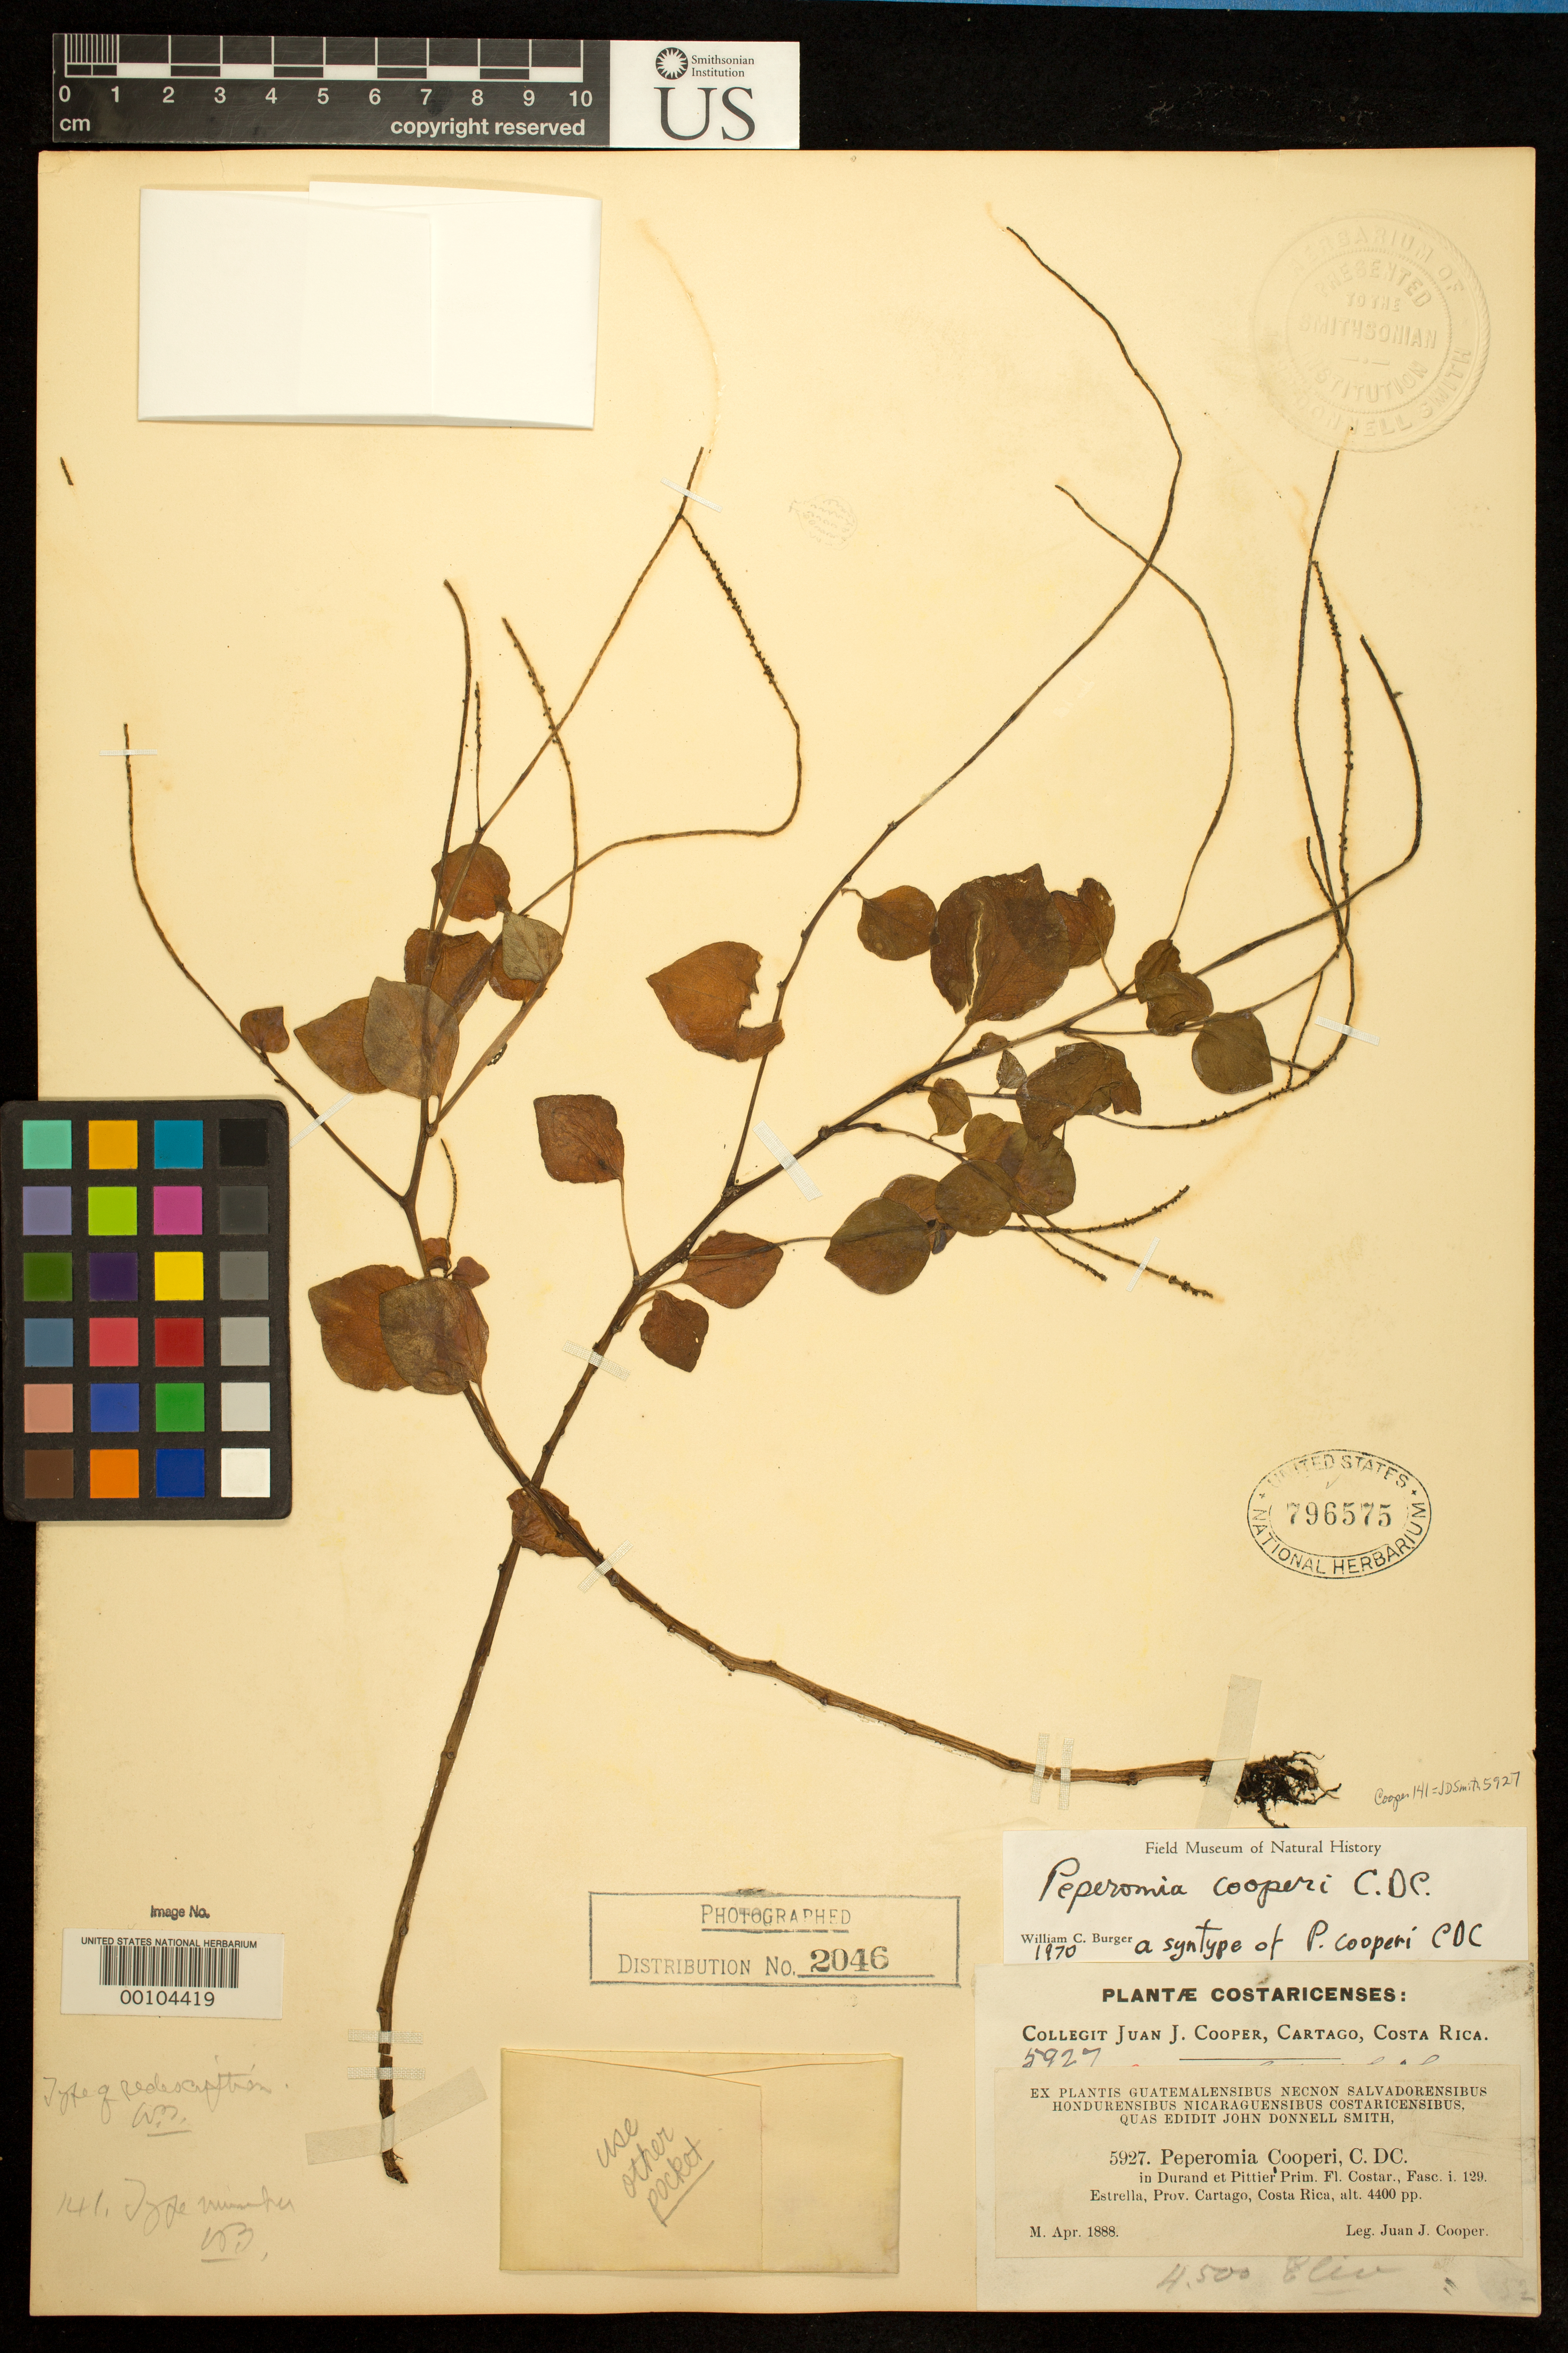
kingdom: Plantae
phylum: Tracheophyta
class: Magnoliopsida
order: Piperales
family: Piperaceae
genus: Peperomia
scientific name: Peperomia cooperi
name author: C. DC.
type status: Syntype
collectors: J. J. Cooper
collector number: Donnell Smith 5927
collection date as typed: Apr 1888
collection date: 1888-04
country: Costa Rica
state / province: Cartago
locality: Estrella; alt. 4400 ft.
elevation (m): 1341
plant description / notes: Specimen ex John Donnell Smith herbarium. Specimen bears original Cooper label with Donnell Smith label pasted over; Cooper collections (apparently both 141 & 192) were re-numbered by Donnell Smith as his 5927.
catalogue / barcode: US 796575